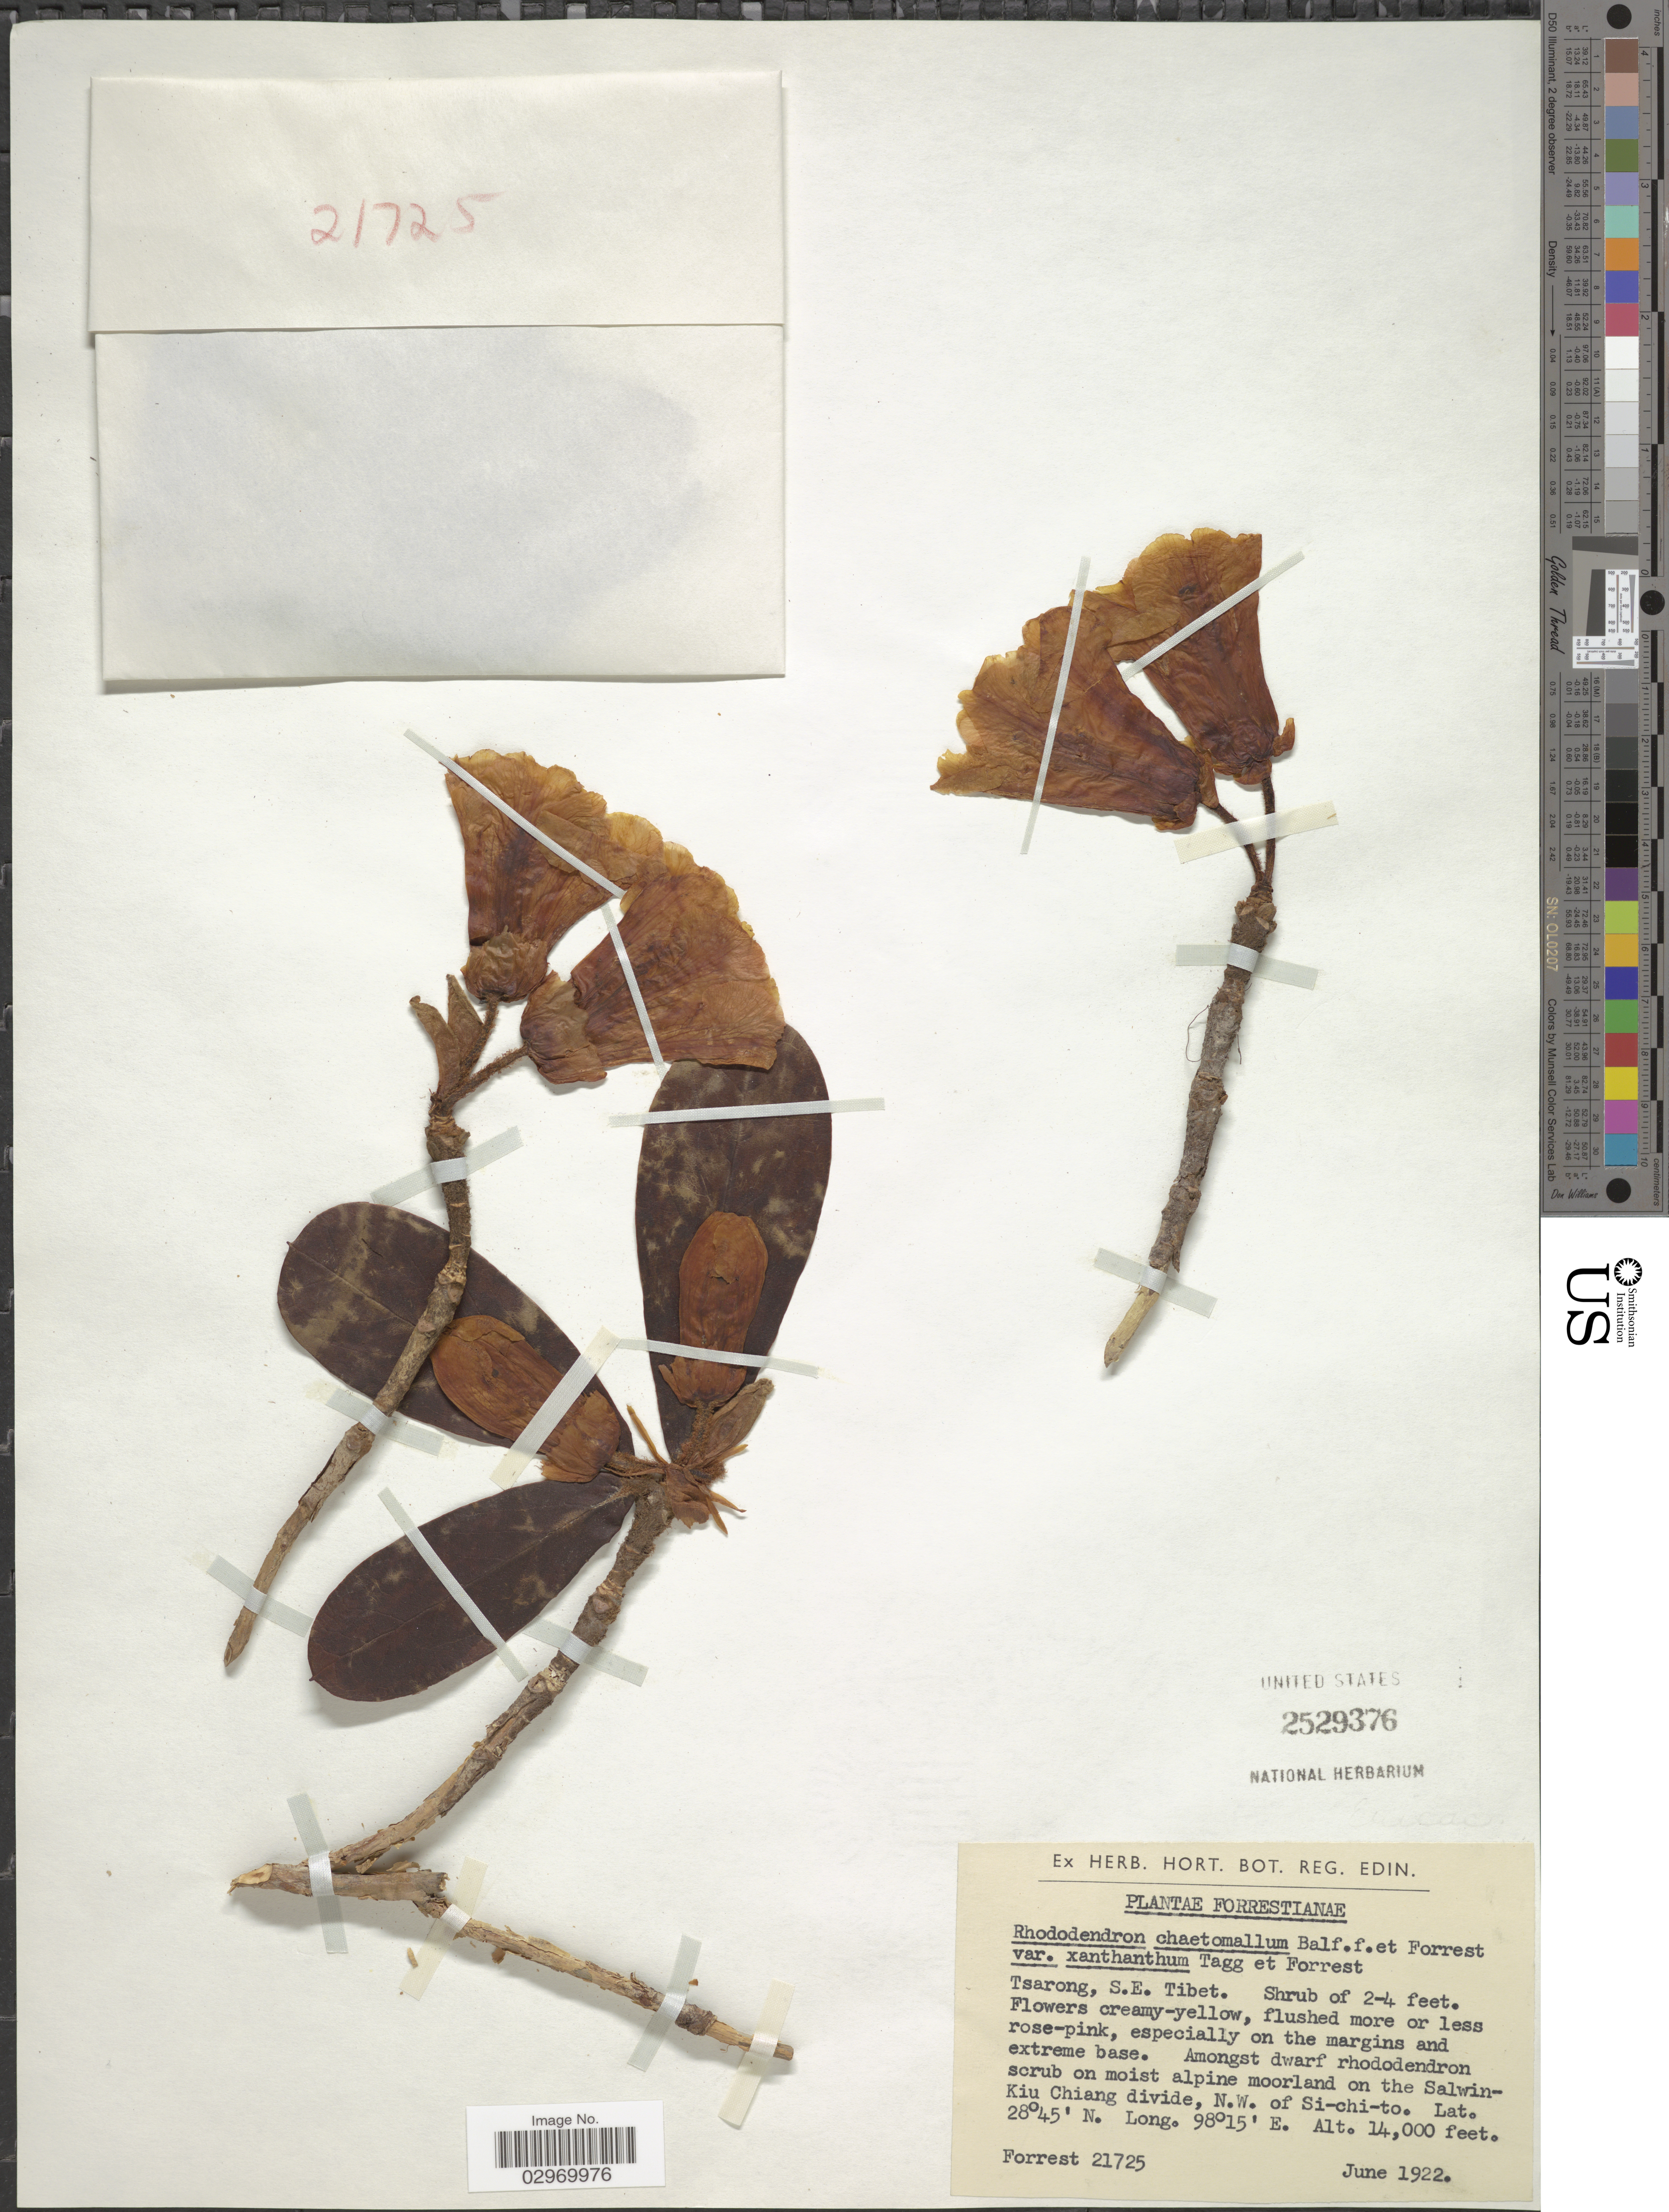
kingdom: Plantae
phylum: Tracheophyta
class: Magnoliopsida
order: Ericales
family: Ericaceae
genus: Rhododendron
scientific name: Rhododendron chaetomallum var. xanthanthum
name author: Tagg & Forrest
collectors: -. Forrest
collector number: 21725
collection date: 1922-06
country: China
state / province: Xizang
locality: Tsarong, S.E. Tibet, Salwin-Kiu Chiang divide, N.W. of Si-chi-to.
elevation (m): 4267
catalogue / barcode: US 2529376